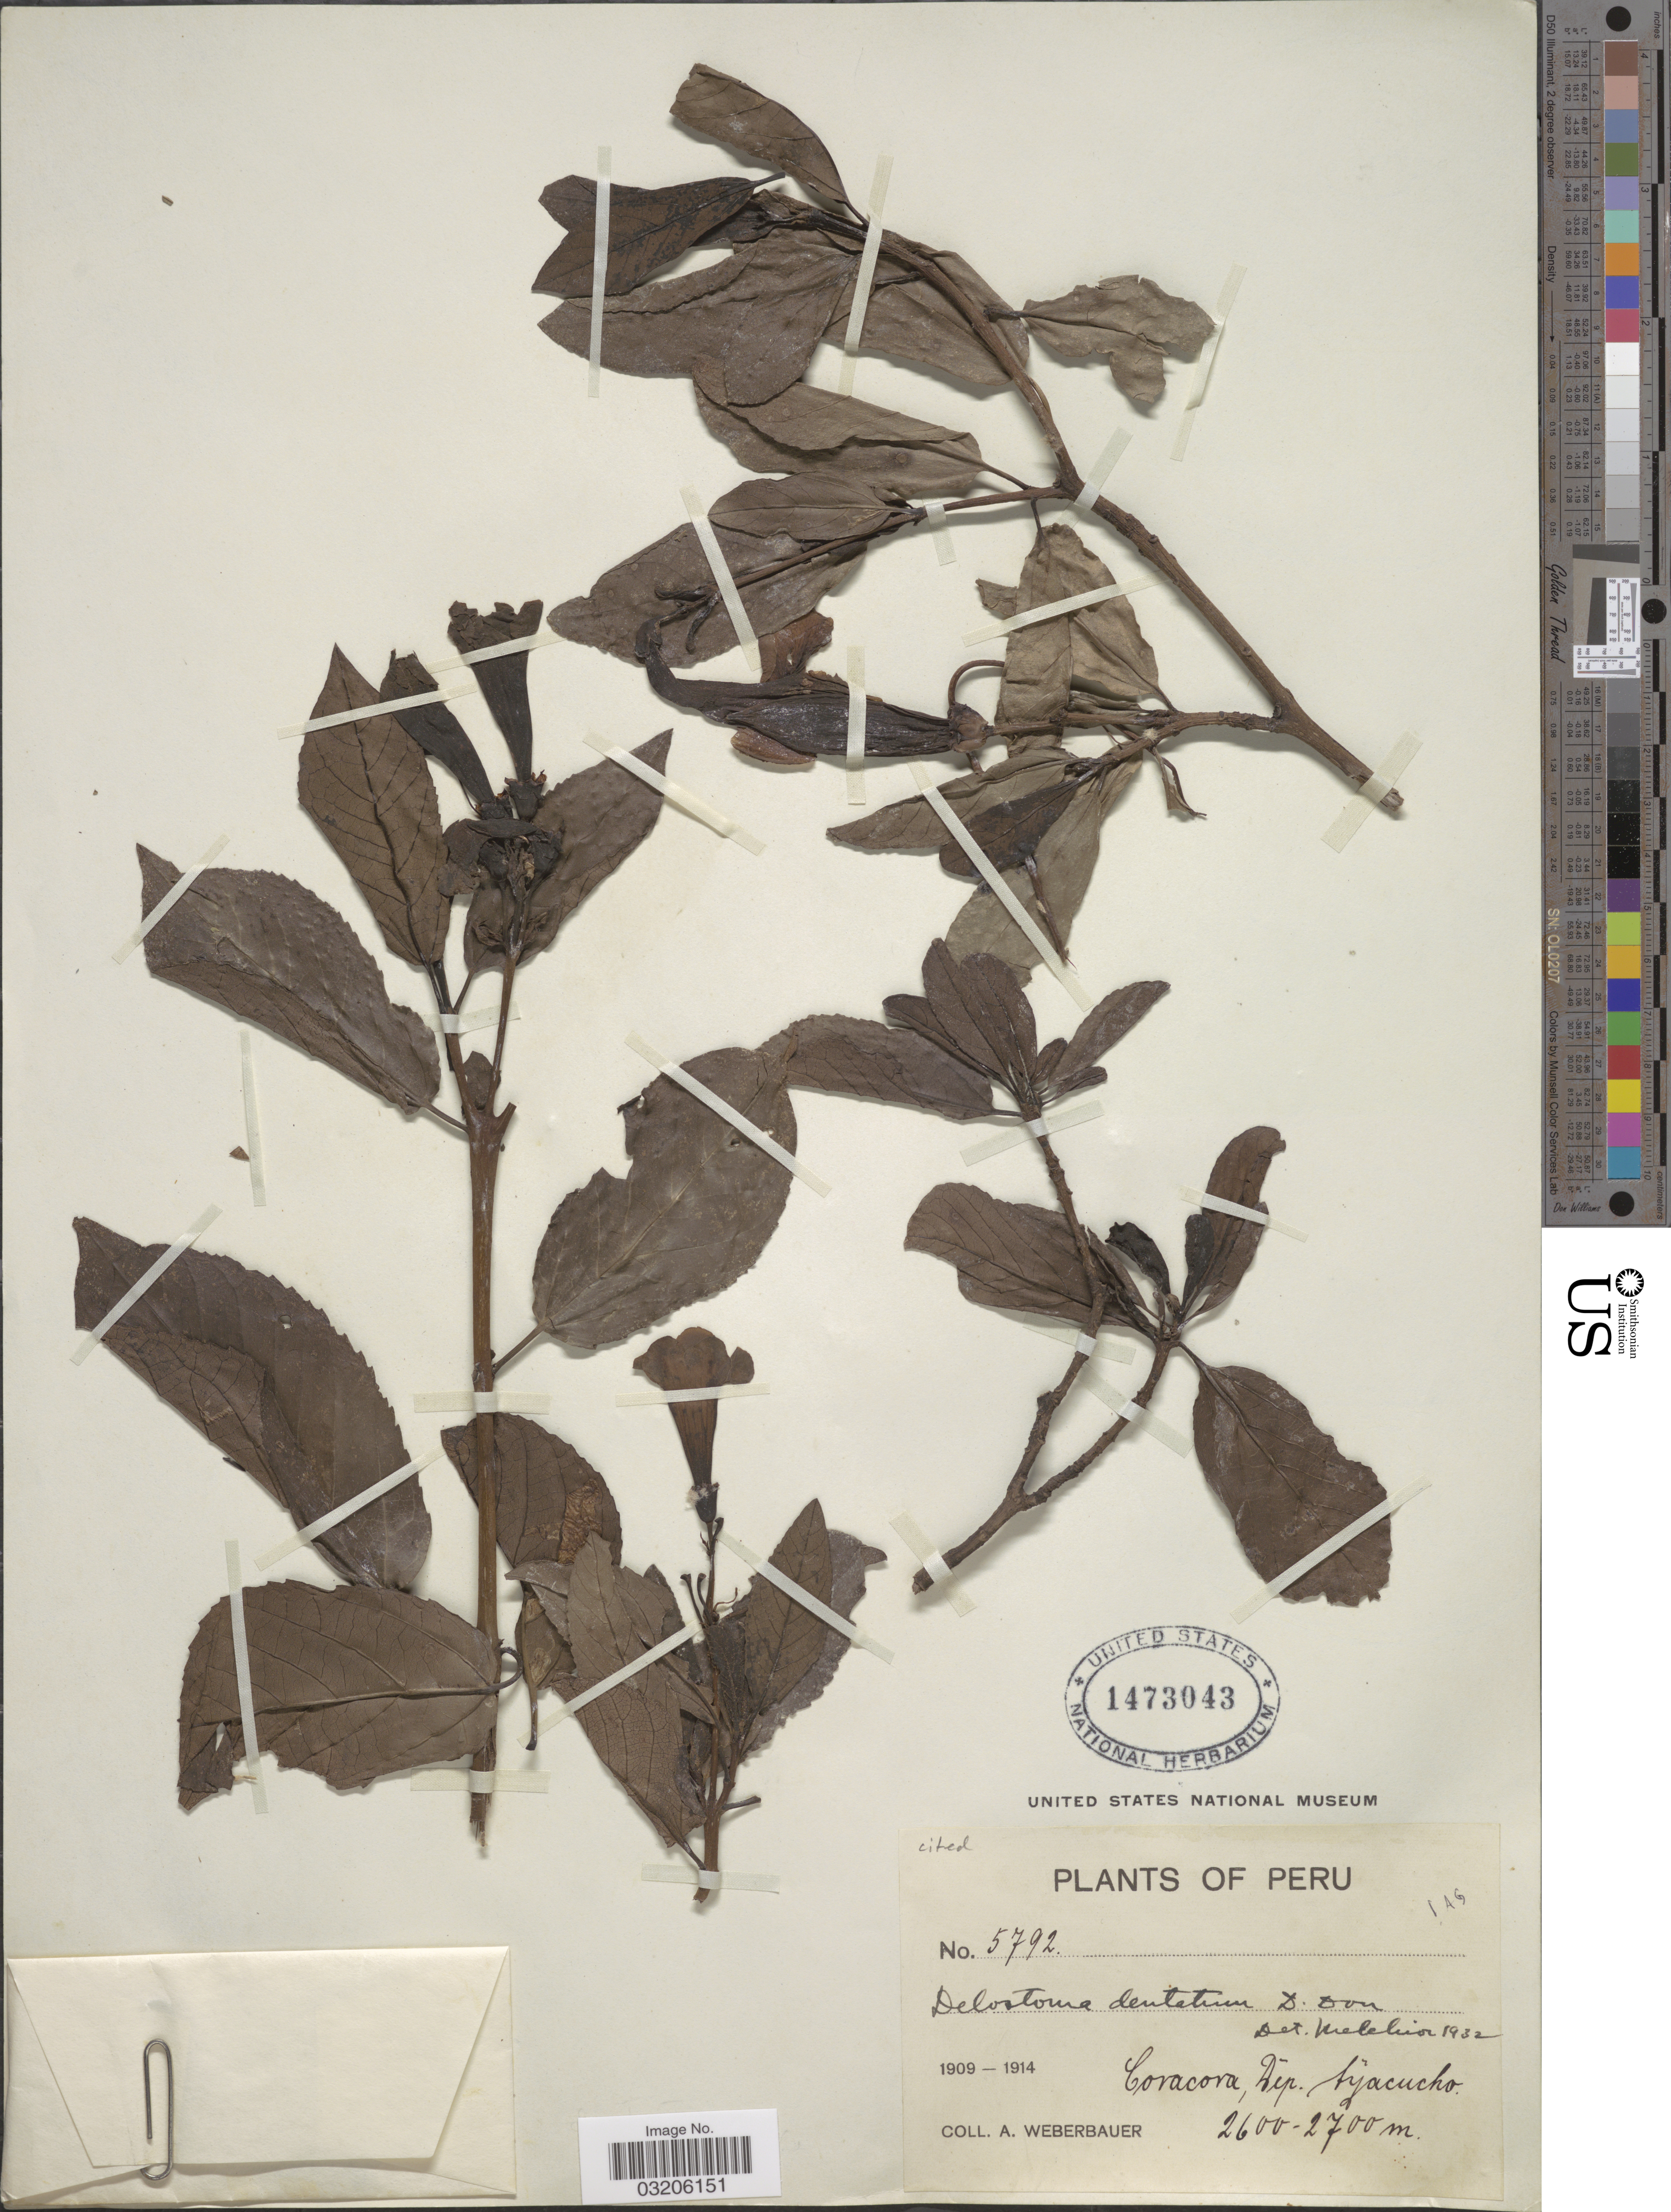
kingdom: Plantae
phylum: Tracheophyta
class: Magnoliopsida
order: Lamiales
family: Bignoniaceae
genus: Delostoma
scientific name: Delostoma dentatum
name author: D. Don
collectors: A. Weberbauer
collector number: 5792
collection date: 1909/1914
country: Peru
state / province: Ayacucho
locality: Coracora, Dep. Ayacucho.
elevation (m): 2600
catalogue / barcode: US 1473043